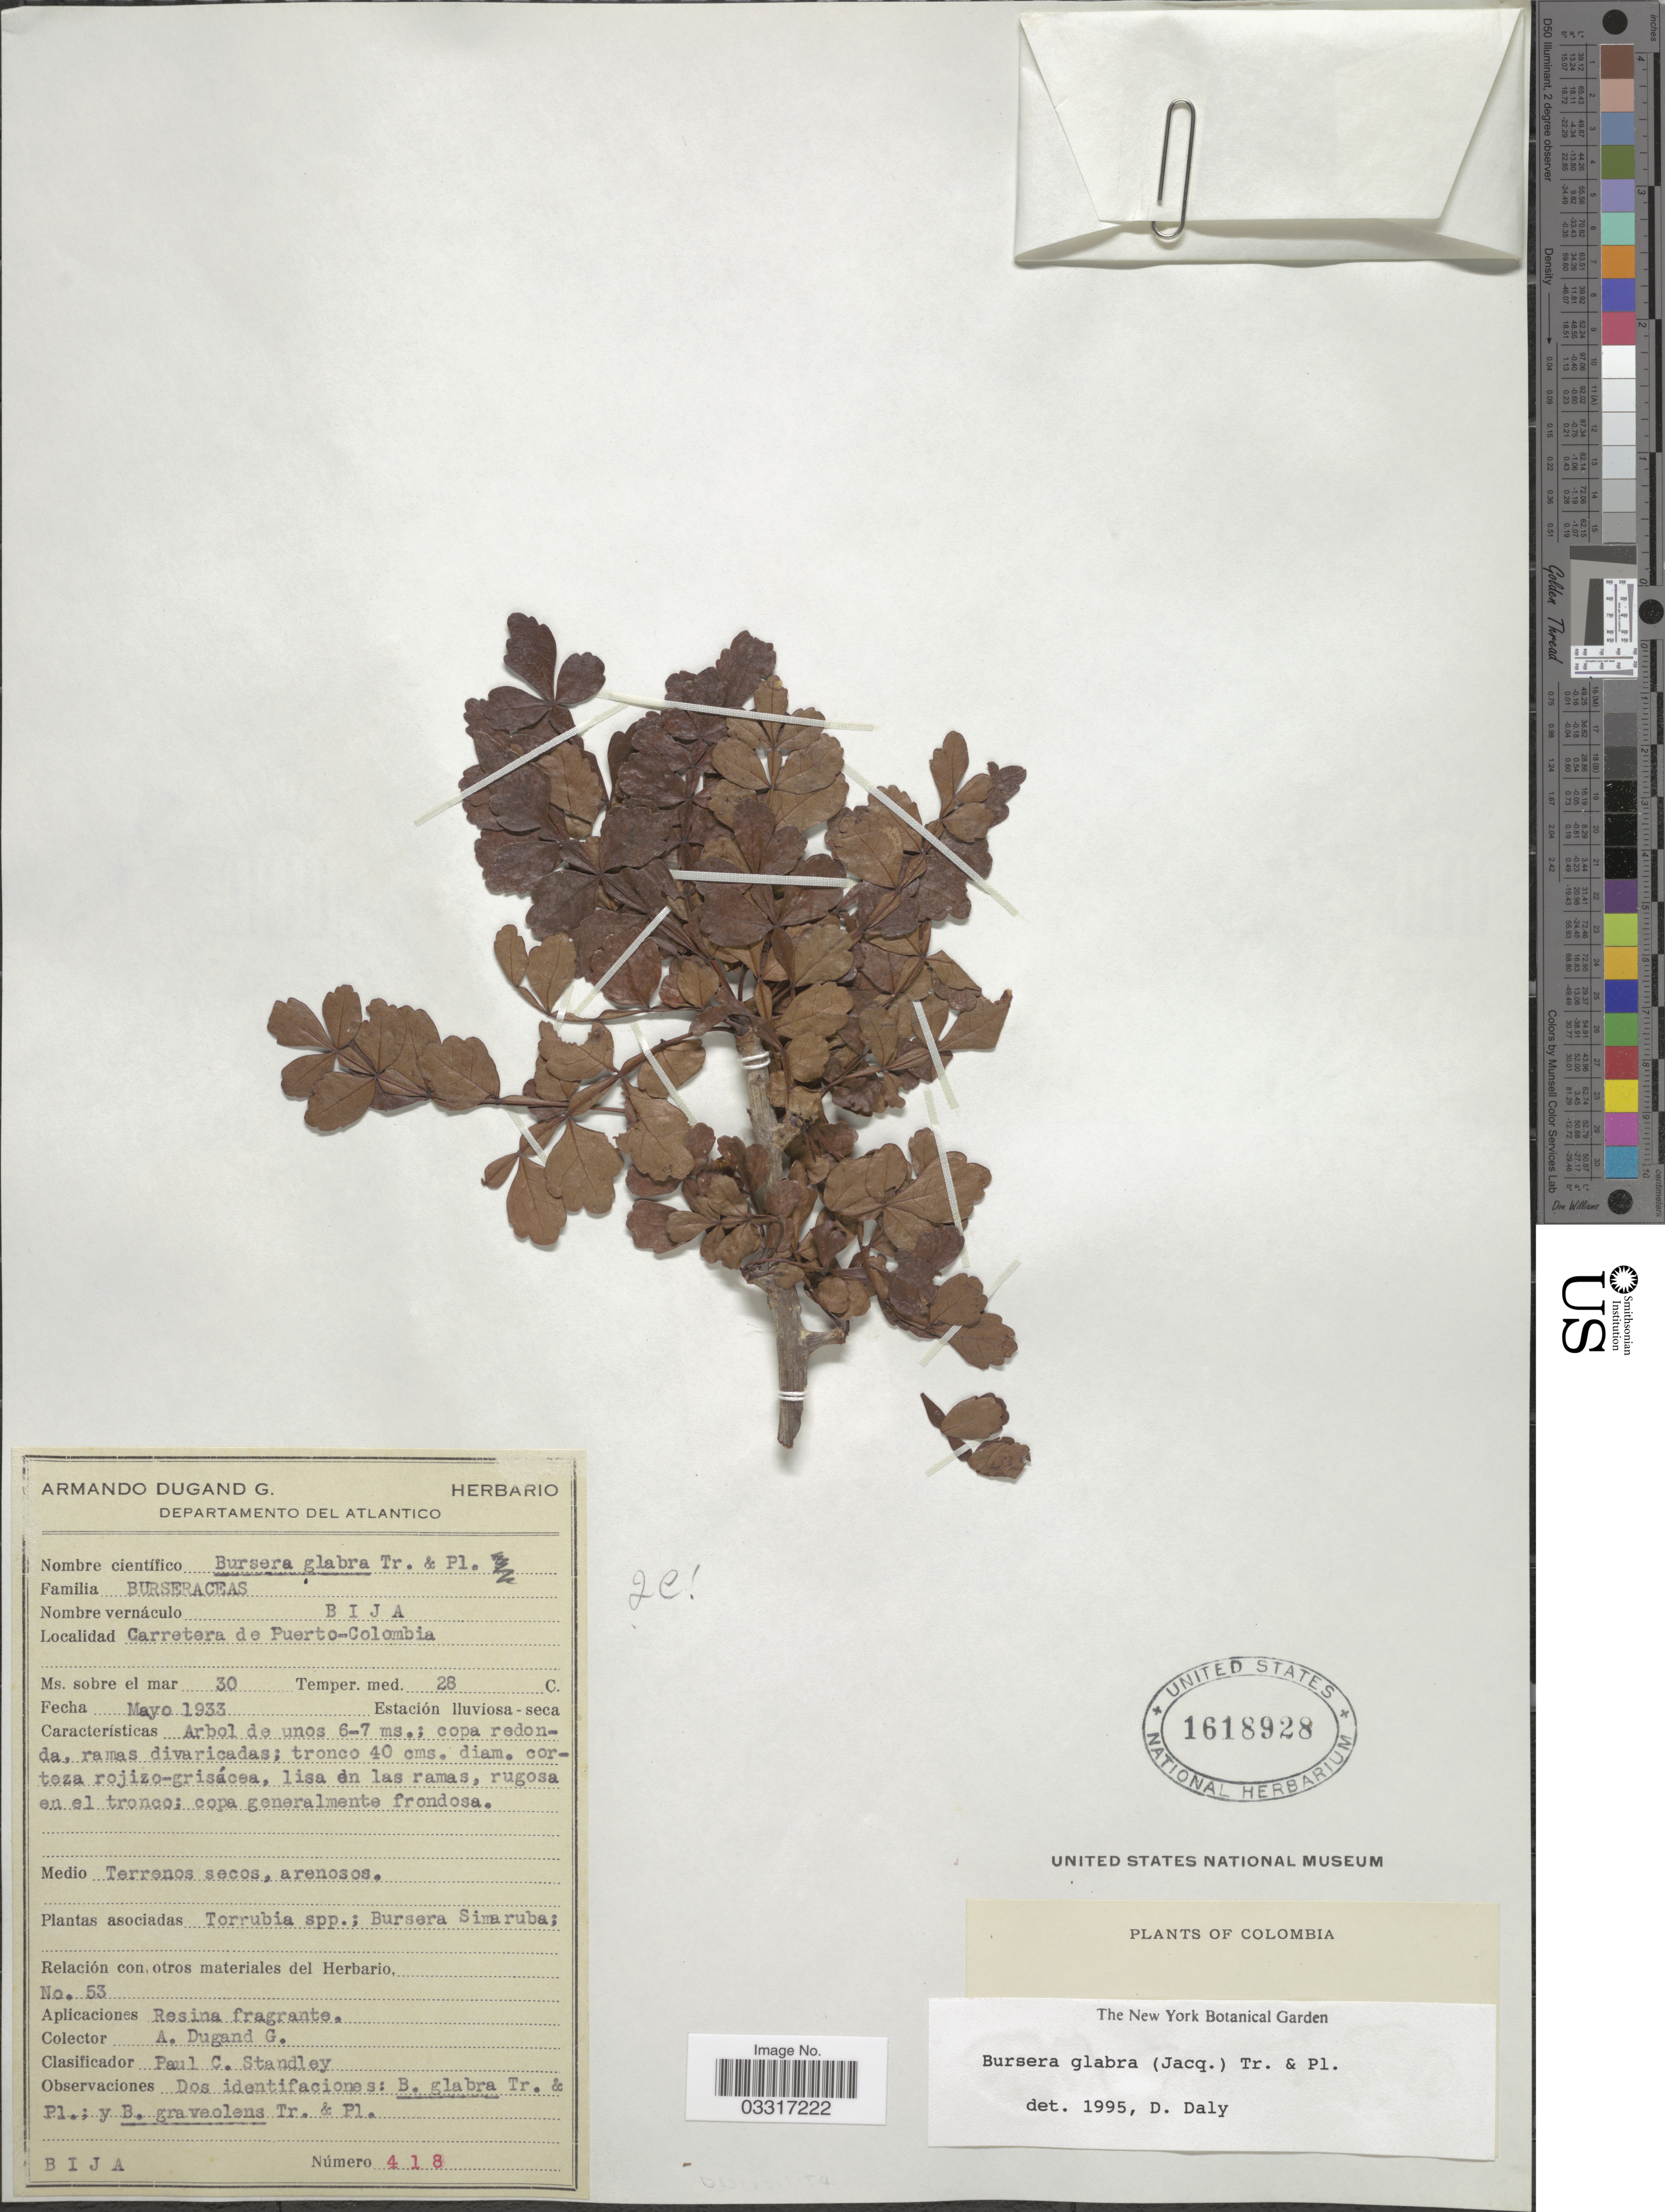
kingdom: Plantae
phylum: Tracheophyta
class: Magnoliopsida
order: Sapindales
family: Burseraceae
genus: Bursera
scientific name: Bursera glabra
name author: (Jacq.) Triana & Planch.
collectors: A. Dugand G.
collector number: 418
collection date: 1933-05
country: Colombia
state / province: Atlántico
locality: Departamento del Atlantico. Carretera de Puerto-Colombia.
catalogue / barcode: US 1618928